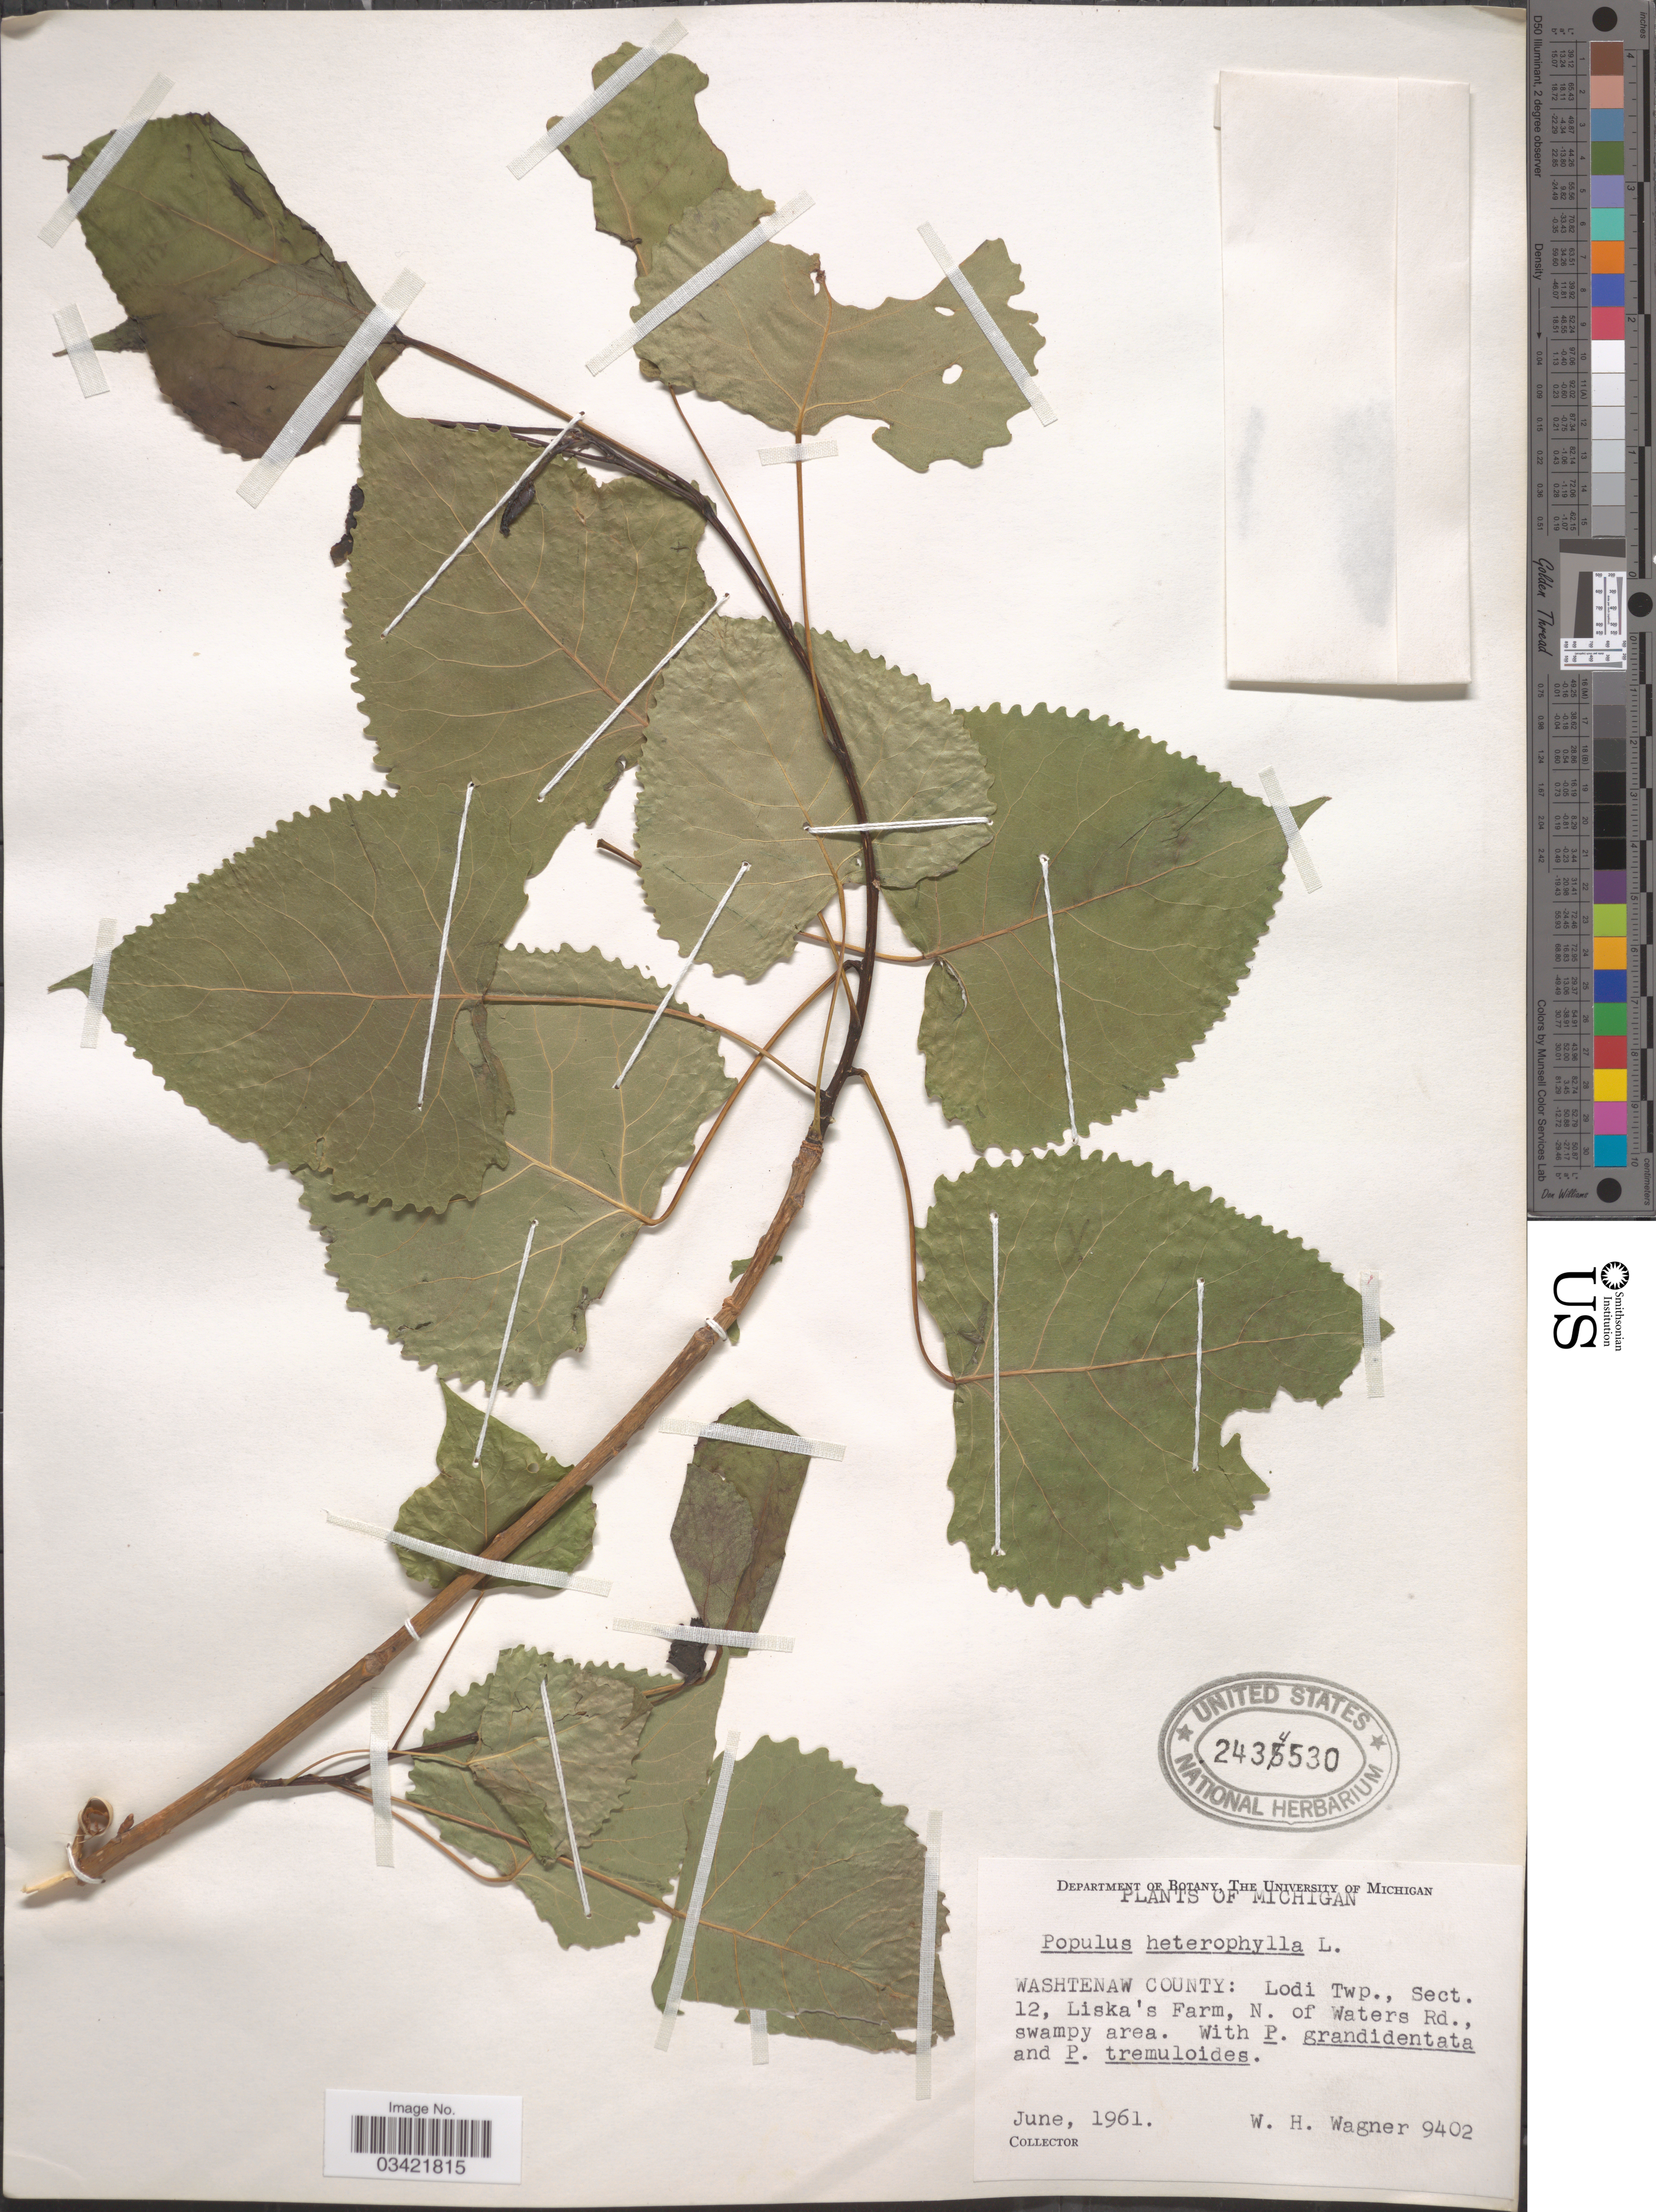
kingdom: Plantae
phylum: Tracheophyta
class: Magnoliopsida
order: Malpighiales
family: Salicaceae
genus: Populus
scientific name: Populus deltoides subsp. monilifera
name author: (Aiton) Eckenw.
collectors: W. H. Wagner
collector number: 9402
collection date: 1961-06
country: United States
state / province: Michigan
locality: Washtenaw County: Lodi Twp., Sect. 12, Liska's Farm, N. of Waters Rd., swampy area.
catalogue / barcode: US 2434530